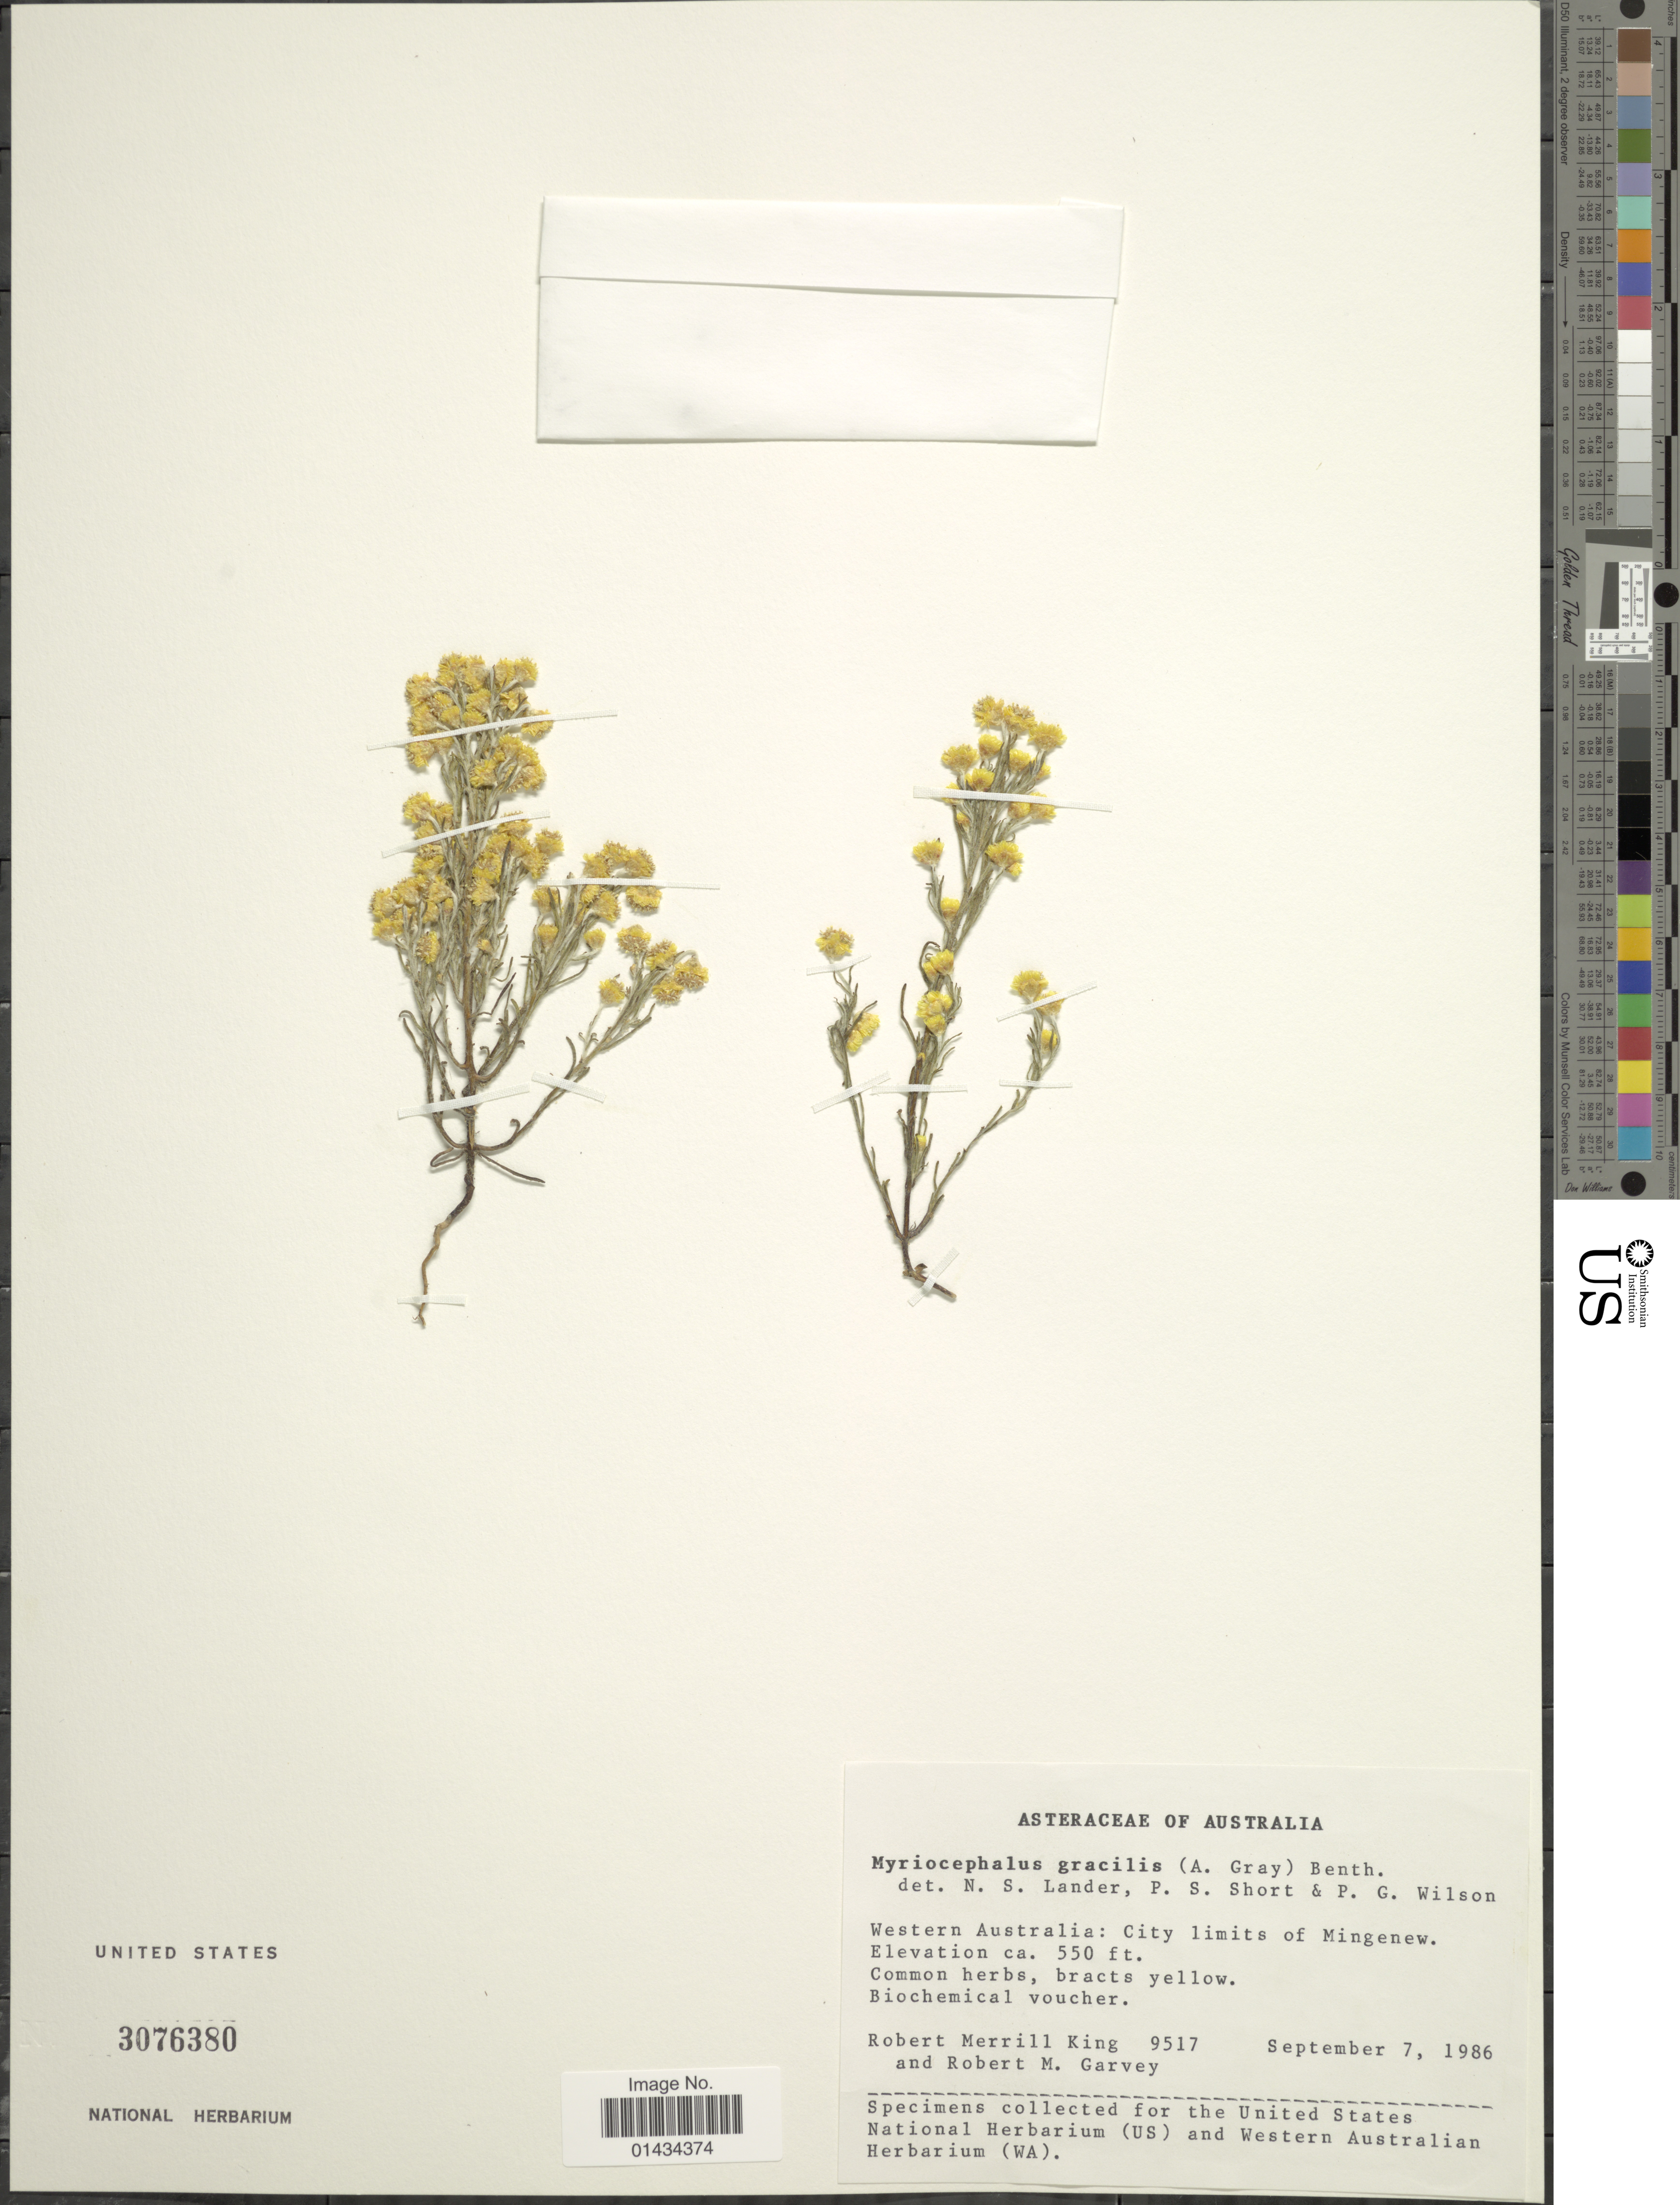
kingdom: Plantae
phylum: Tracheophyta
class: Magnoliopsida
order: Asterales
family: Asteraceae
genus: Myriocephalus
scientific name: Myriocephalus gracelis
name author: (A. Gray) Benth.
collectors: R. M. King & R. Garvey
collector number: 9517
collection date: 1986-09-07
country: Australia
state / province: Western Australia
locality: City limits of Mingenew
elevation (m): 168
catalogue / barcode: US 3076380